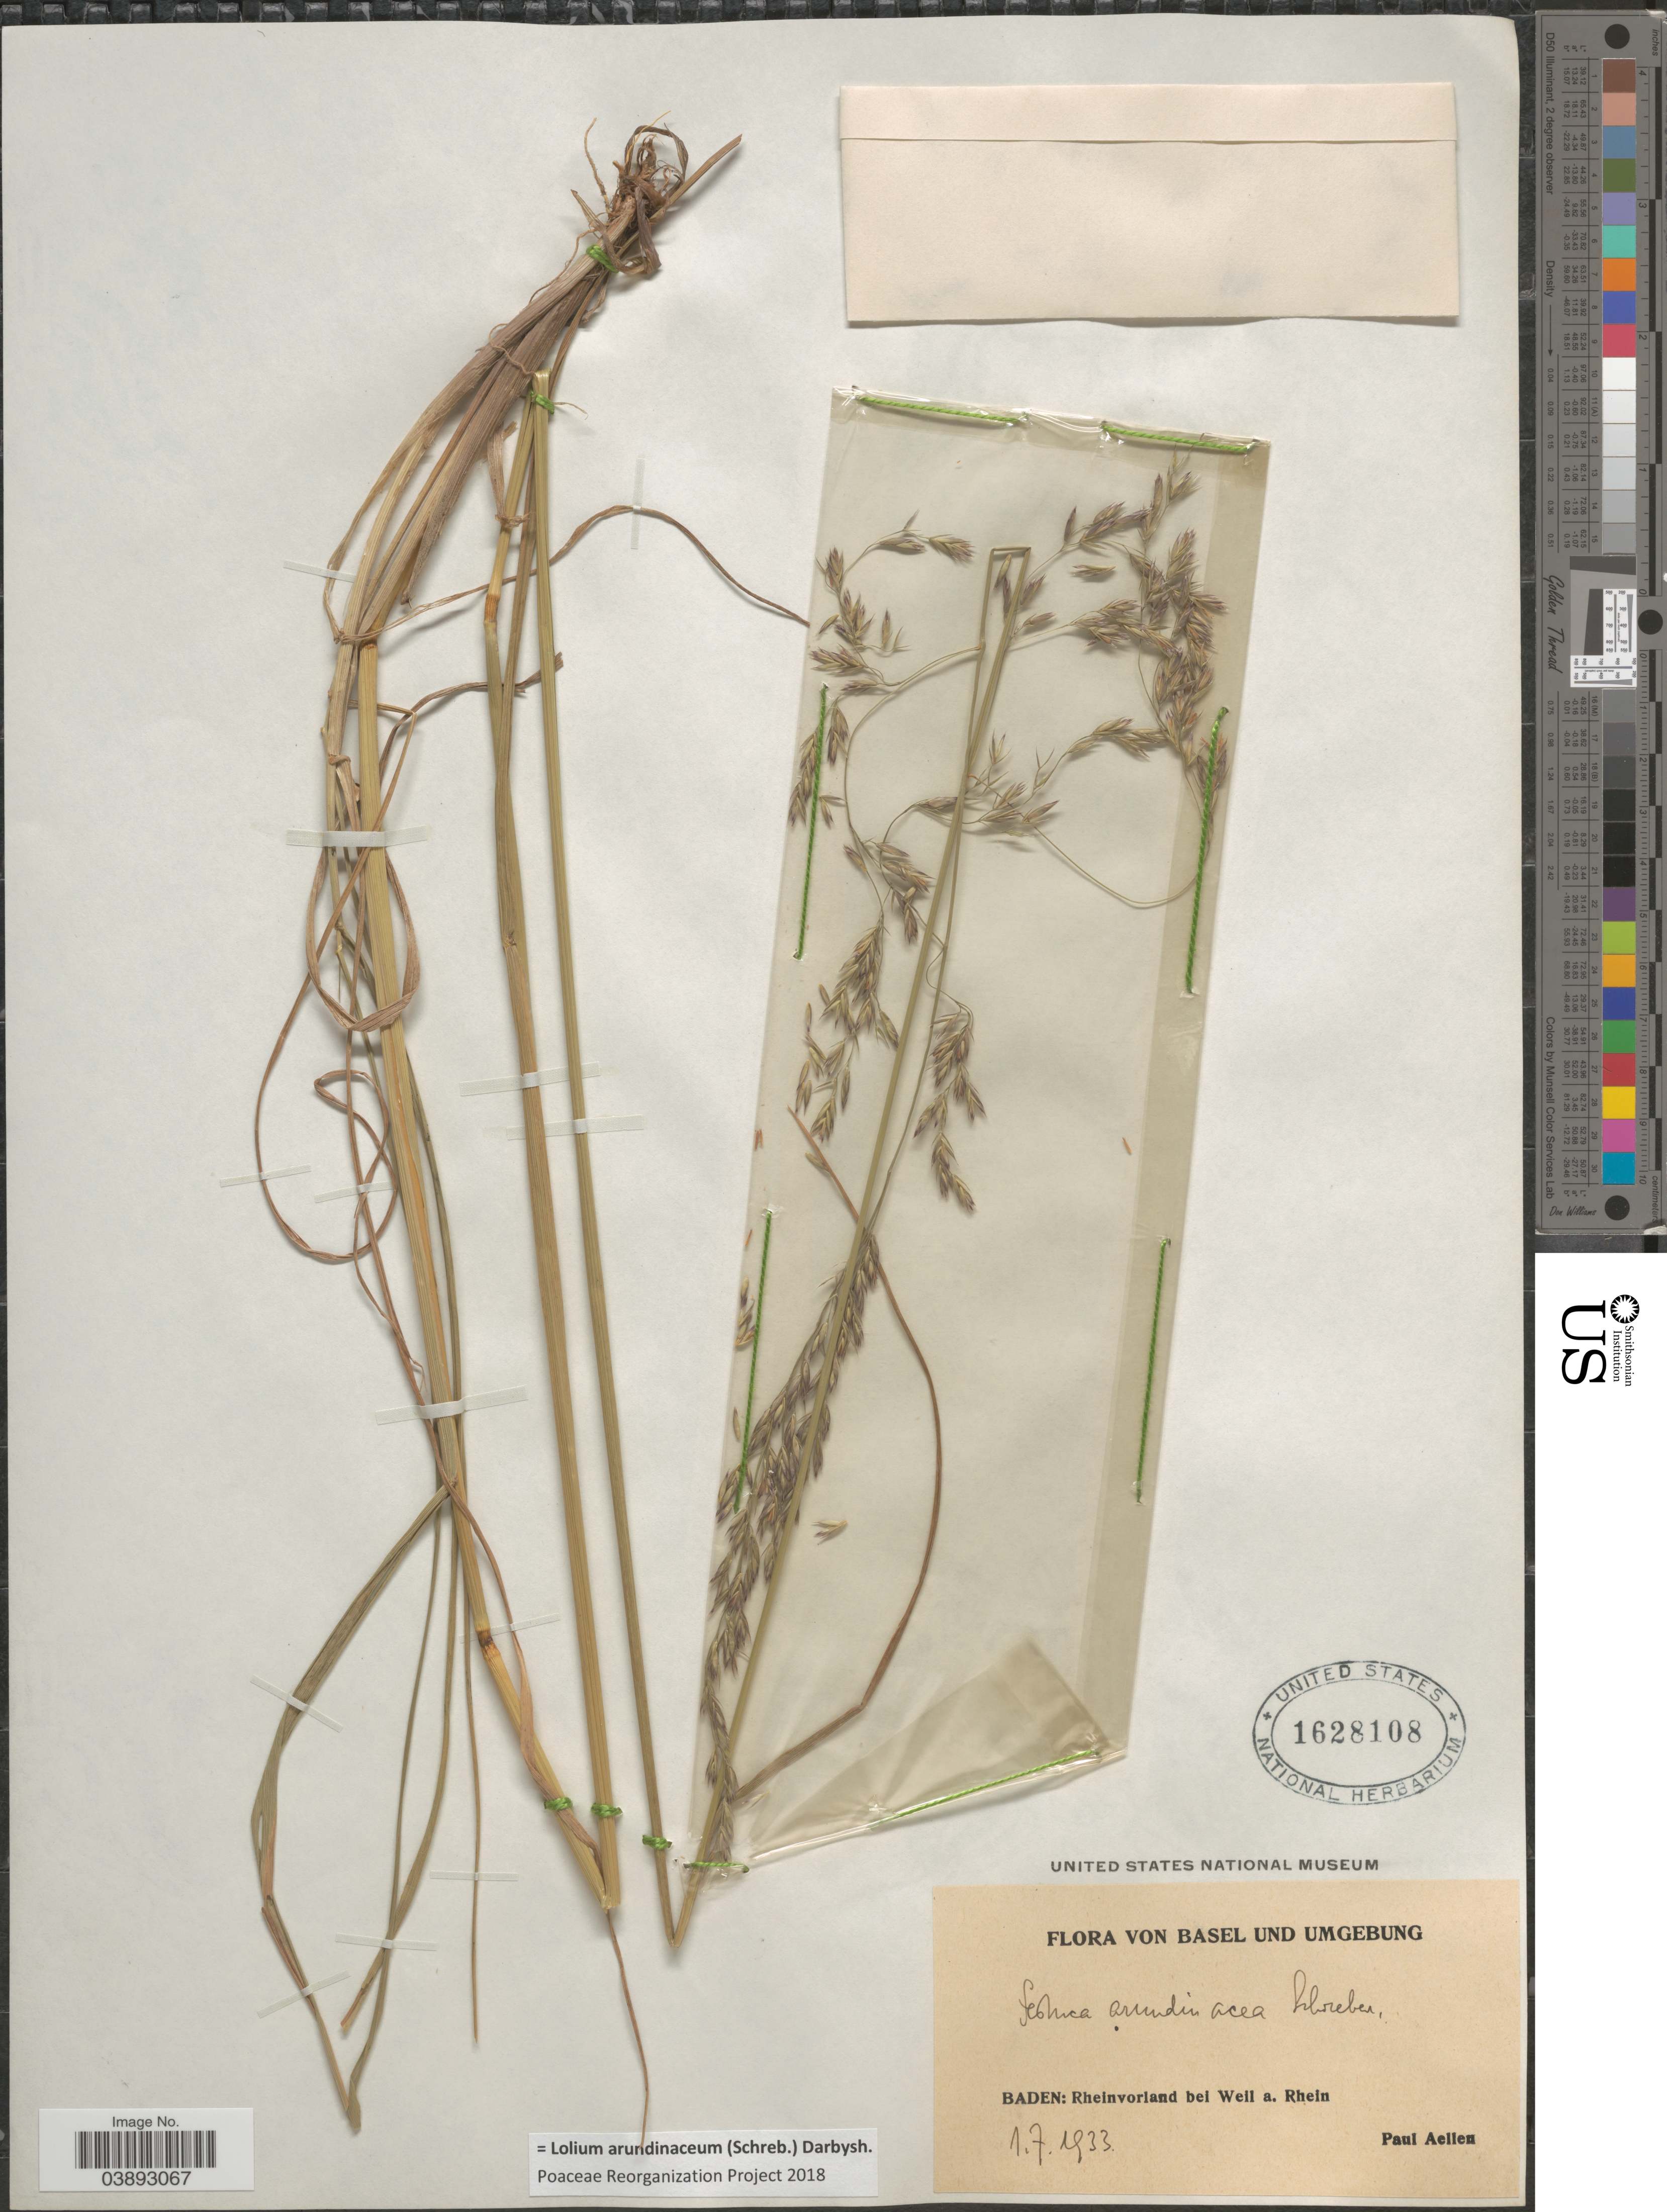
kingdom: Plantae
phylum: Tracheophyta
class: Liliopsida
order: Poales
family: Poaceae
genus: Lolium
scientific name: Lolium arundinaceum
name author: (Schreb.) Darbysh.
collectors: P. Aellen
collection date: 1933-07-01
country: Germany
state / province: Baden-Württemberg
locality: Basel und Umgebung. Baden: Rheinvorland bei Weil a. Rhein.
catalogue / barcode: US 1628108